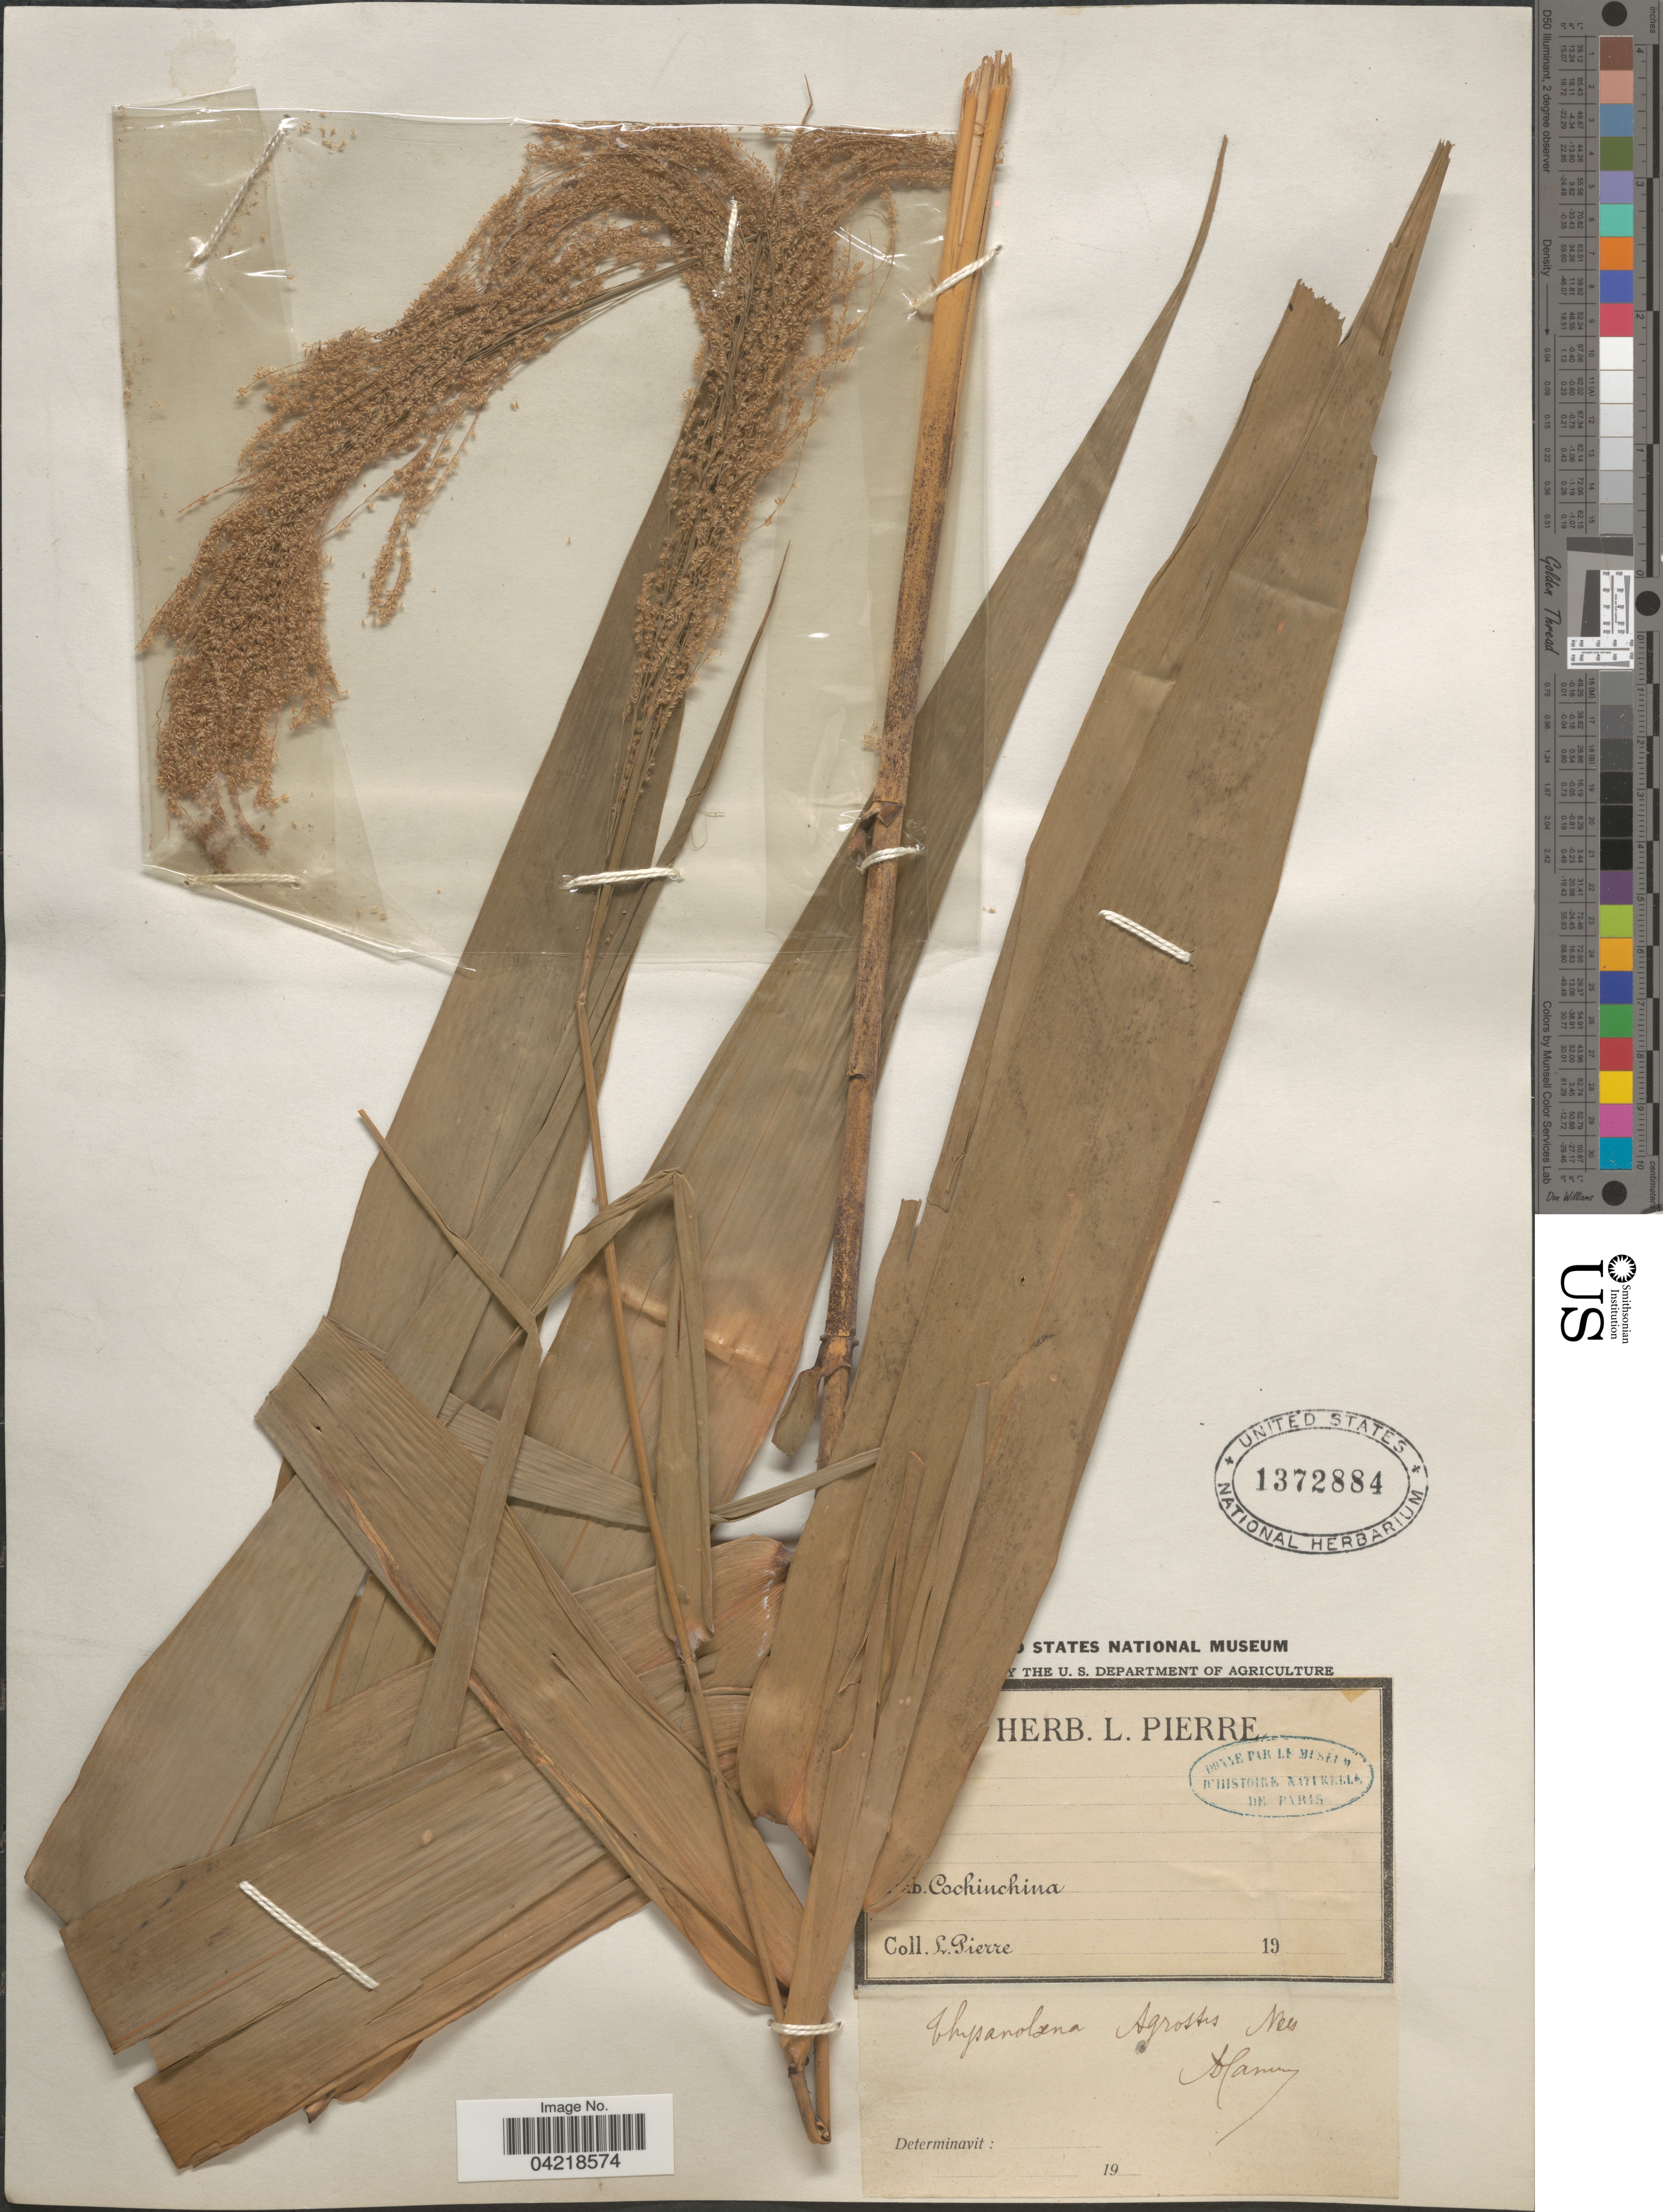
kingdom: Plantae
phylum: Tracheophyta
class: Liliopsida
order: Poales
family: Poaceae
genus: Thysanolaena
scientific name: Thysanolaena latifolia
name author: (Roxb. ex Hornem.) Honda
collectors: L. Pierre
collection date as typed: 19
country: Vietnam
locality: Cochinchina.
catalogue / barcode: US 1372884